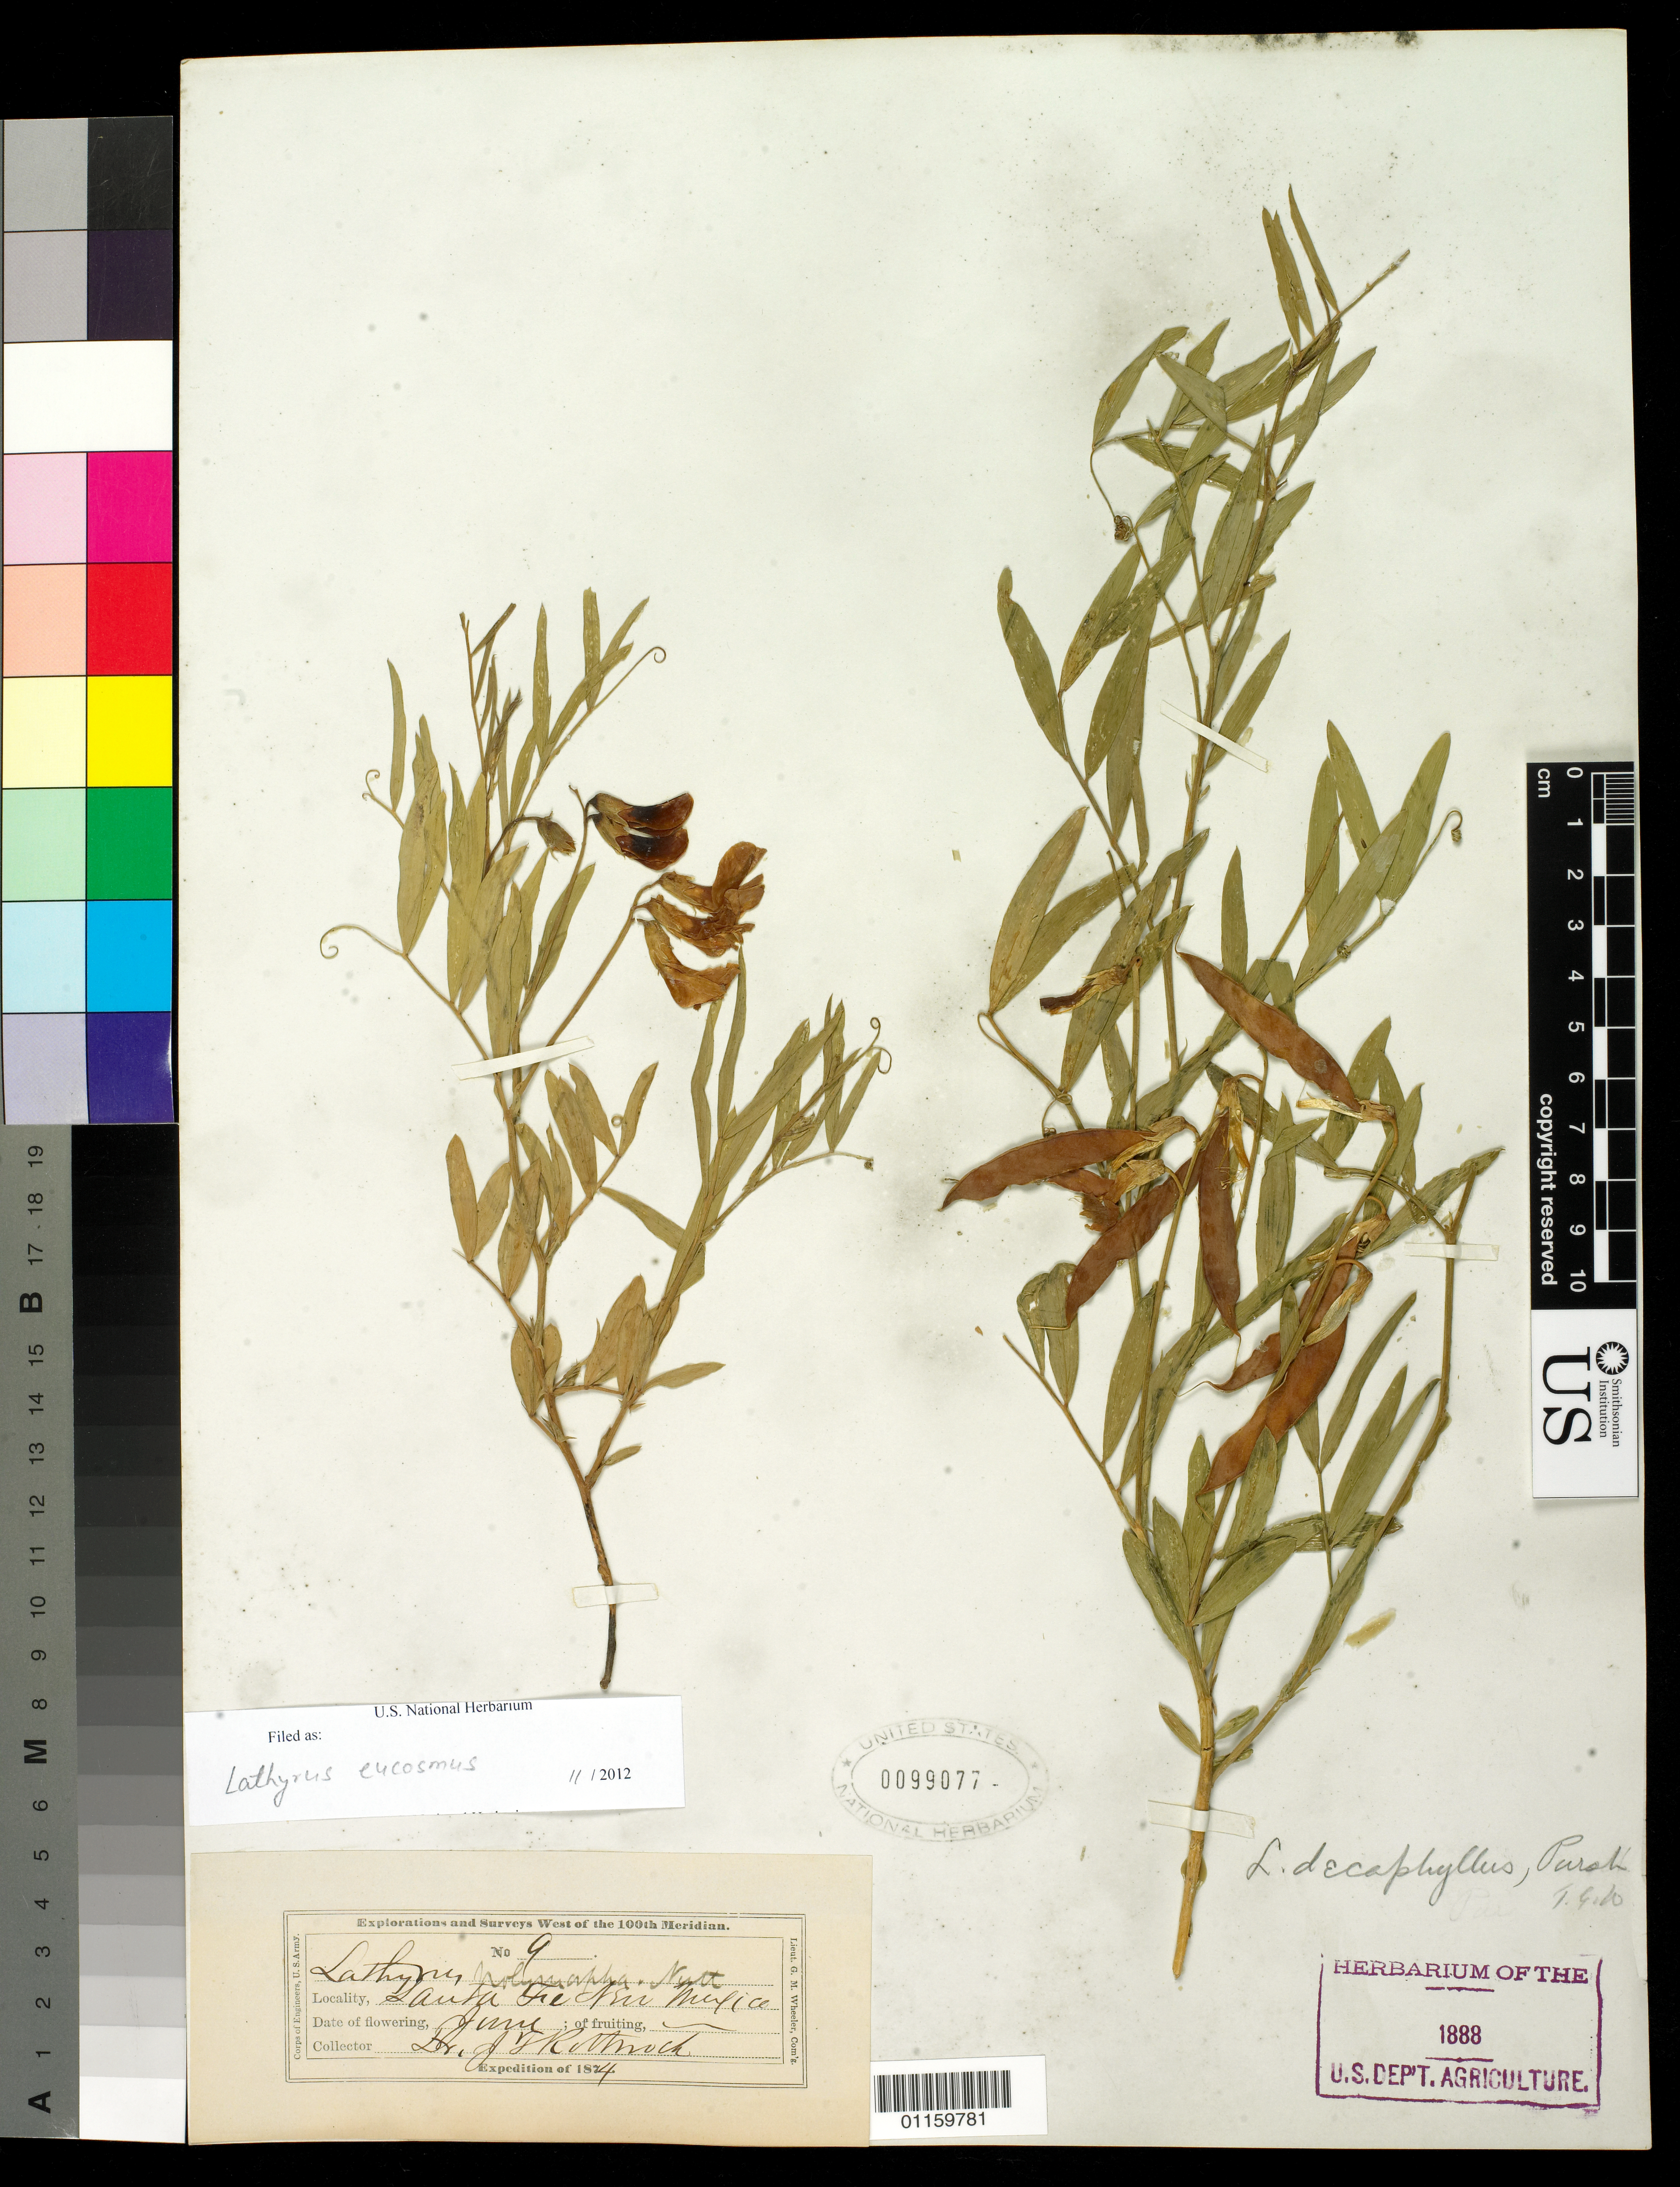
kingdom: Plantae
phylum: Tracheophyta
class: Magnoliopsida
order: Fabales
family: Fabaceae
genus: Lathyrus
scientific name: Lathyrus eucosmus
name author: Butters & H. St. John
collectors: J. T. Rothrock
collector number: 9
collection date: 1874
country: United States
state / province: New Mexico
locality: Santa Fe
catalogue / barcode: US 99077